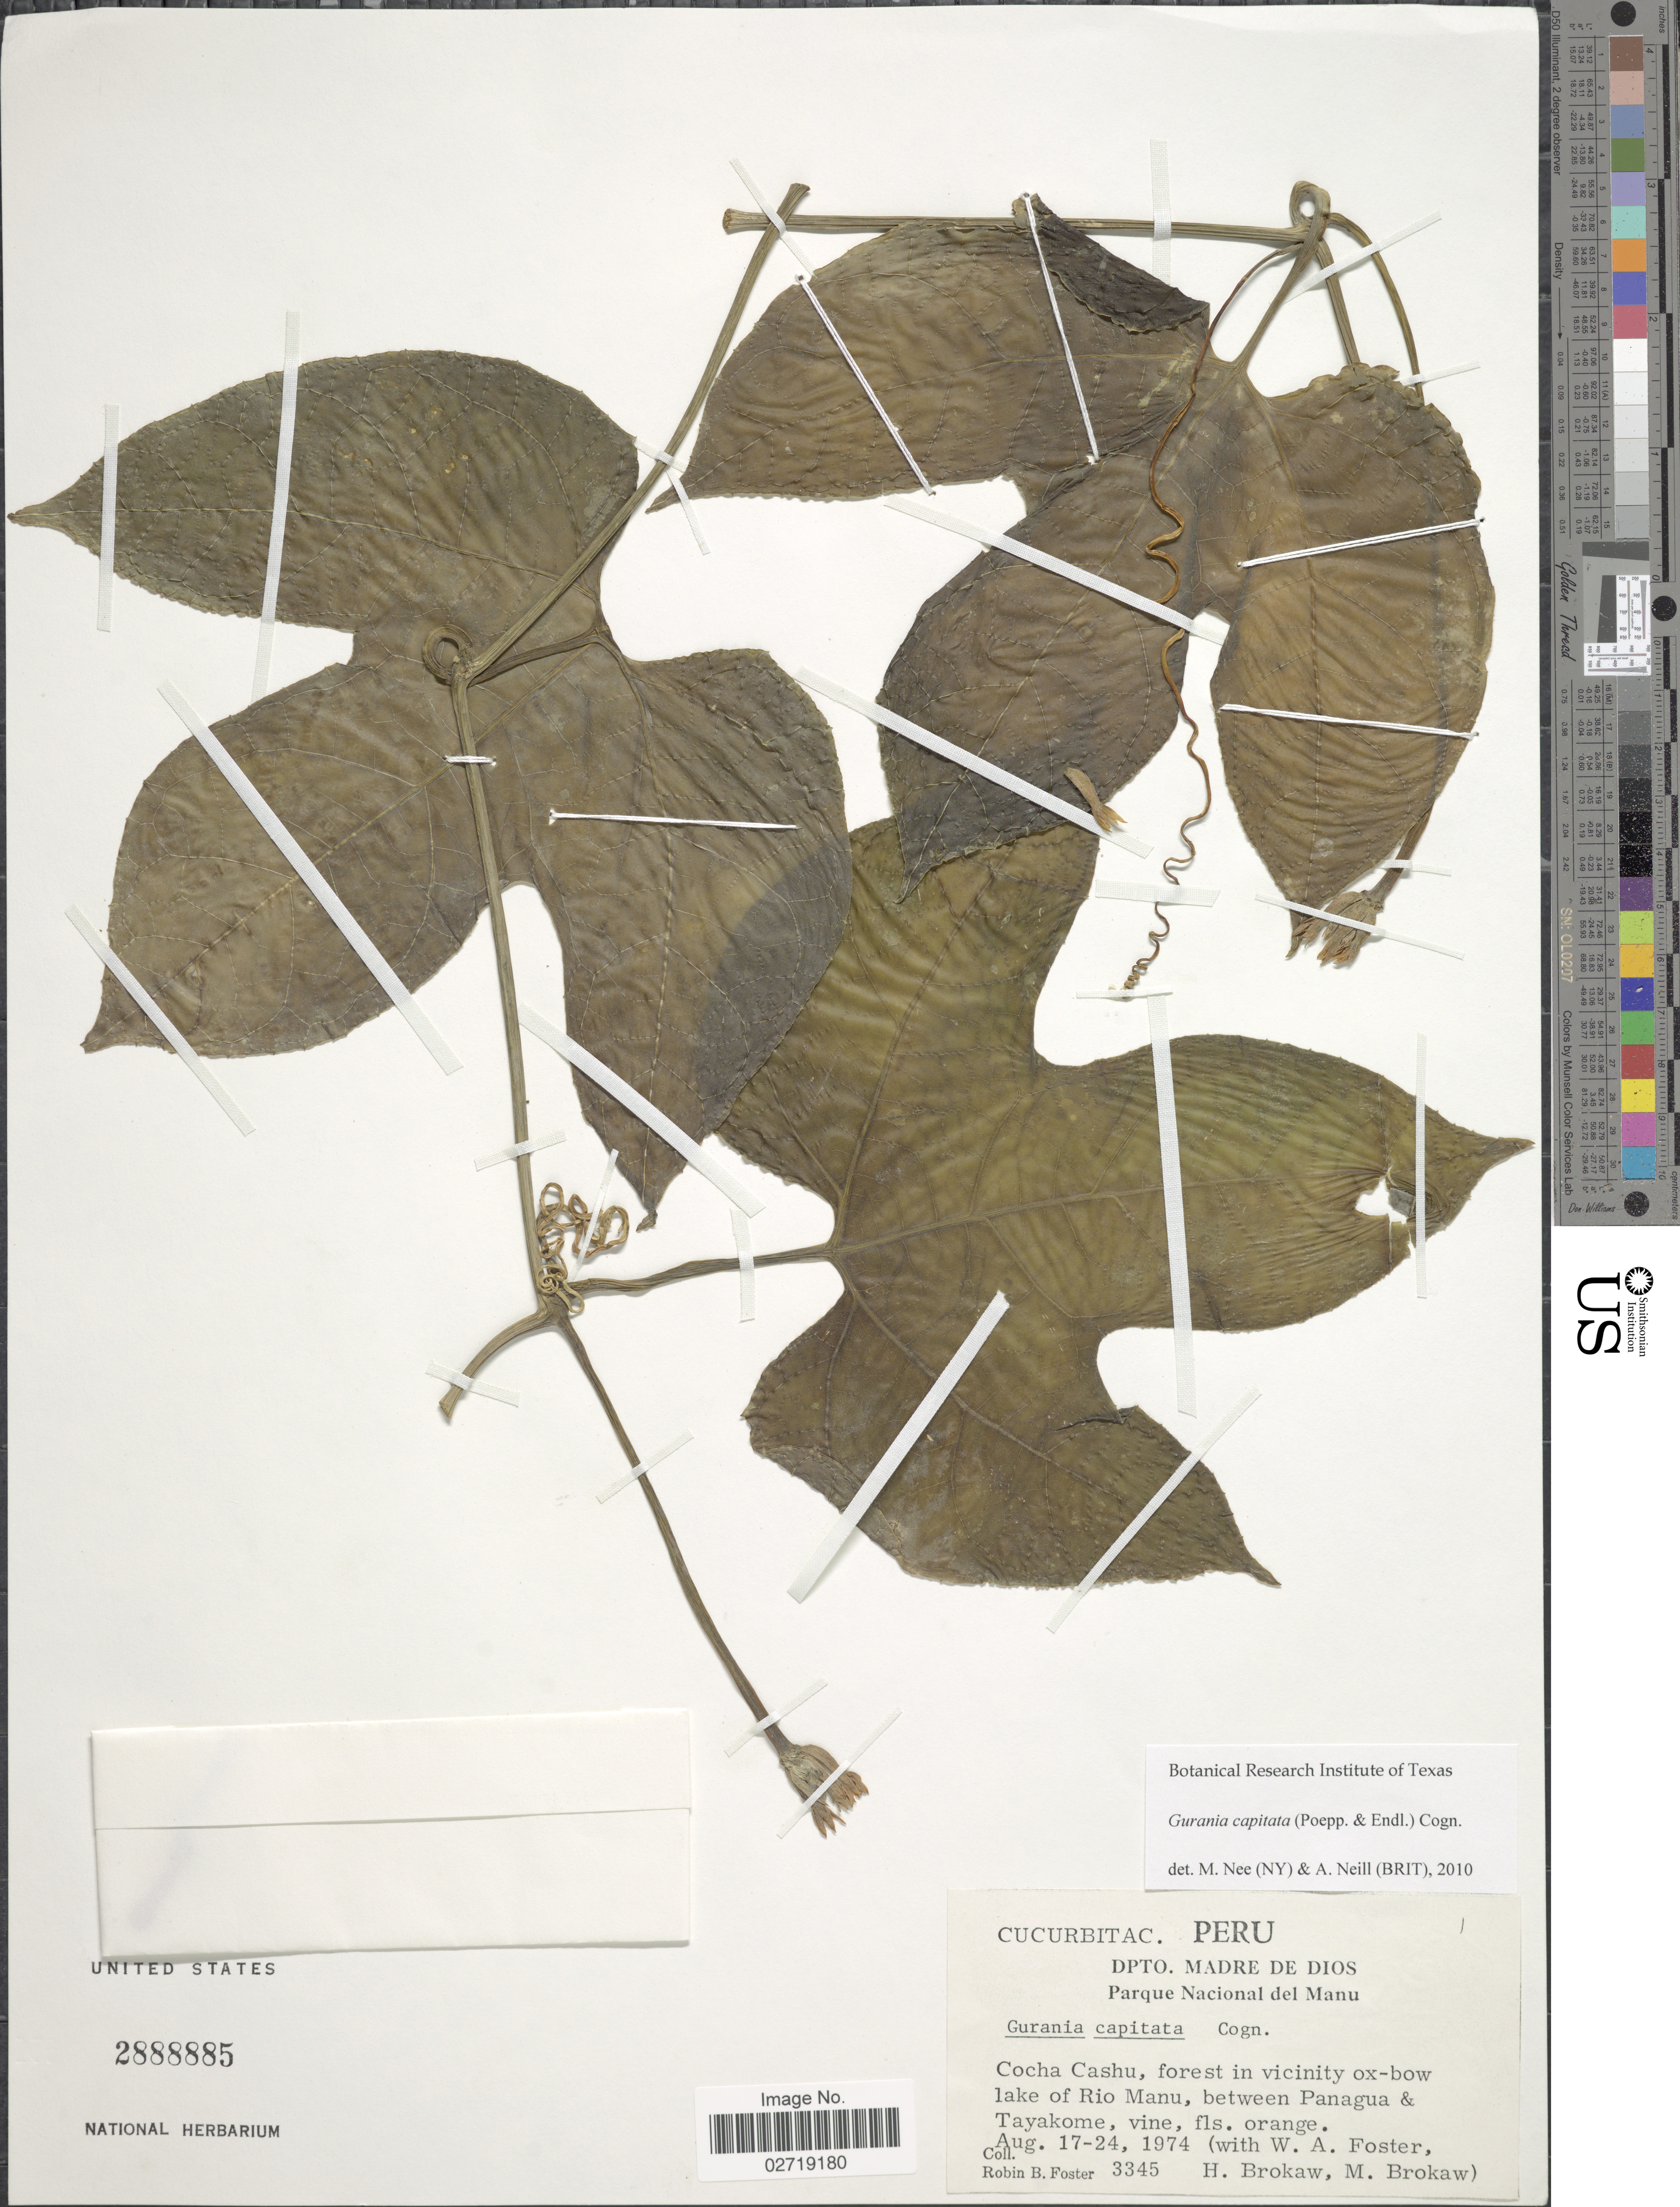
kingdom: Plantae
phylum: Tracheophyta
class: Magnoliopsida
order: Cucurbitales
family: Cucurbitaceae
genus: Gurania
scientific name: Gurania capitata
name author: (Poepp. & Endl.) Cogn.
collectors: R. B. Foster, W. Foster, H. Brokaw & M. Brokaw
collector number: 3345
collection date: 1974-08-17/1974-08-24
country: Peru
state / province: Madre de Dios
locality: Parque Nacional del Manu. Cocha Cashu, forest in vicinity ox-bow lake of Rio Manu, between Panagua & Tayakome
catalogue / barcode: US 2888885